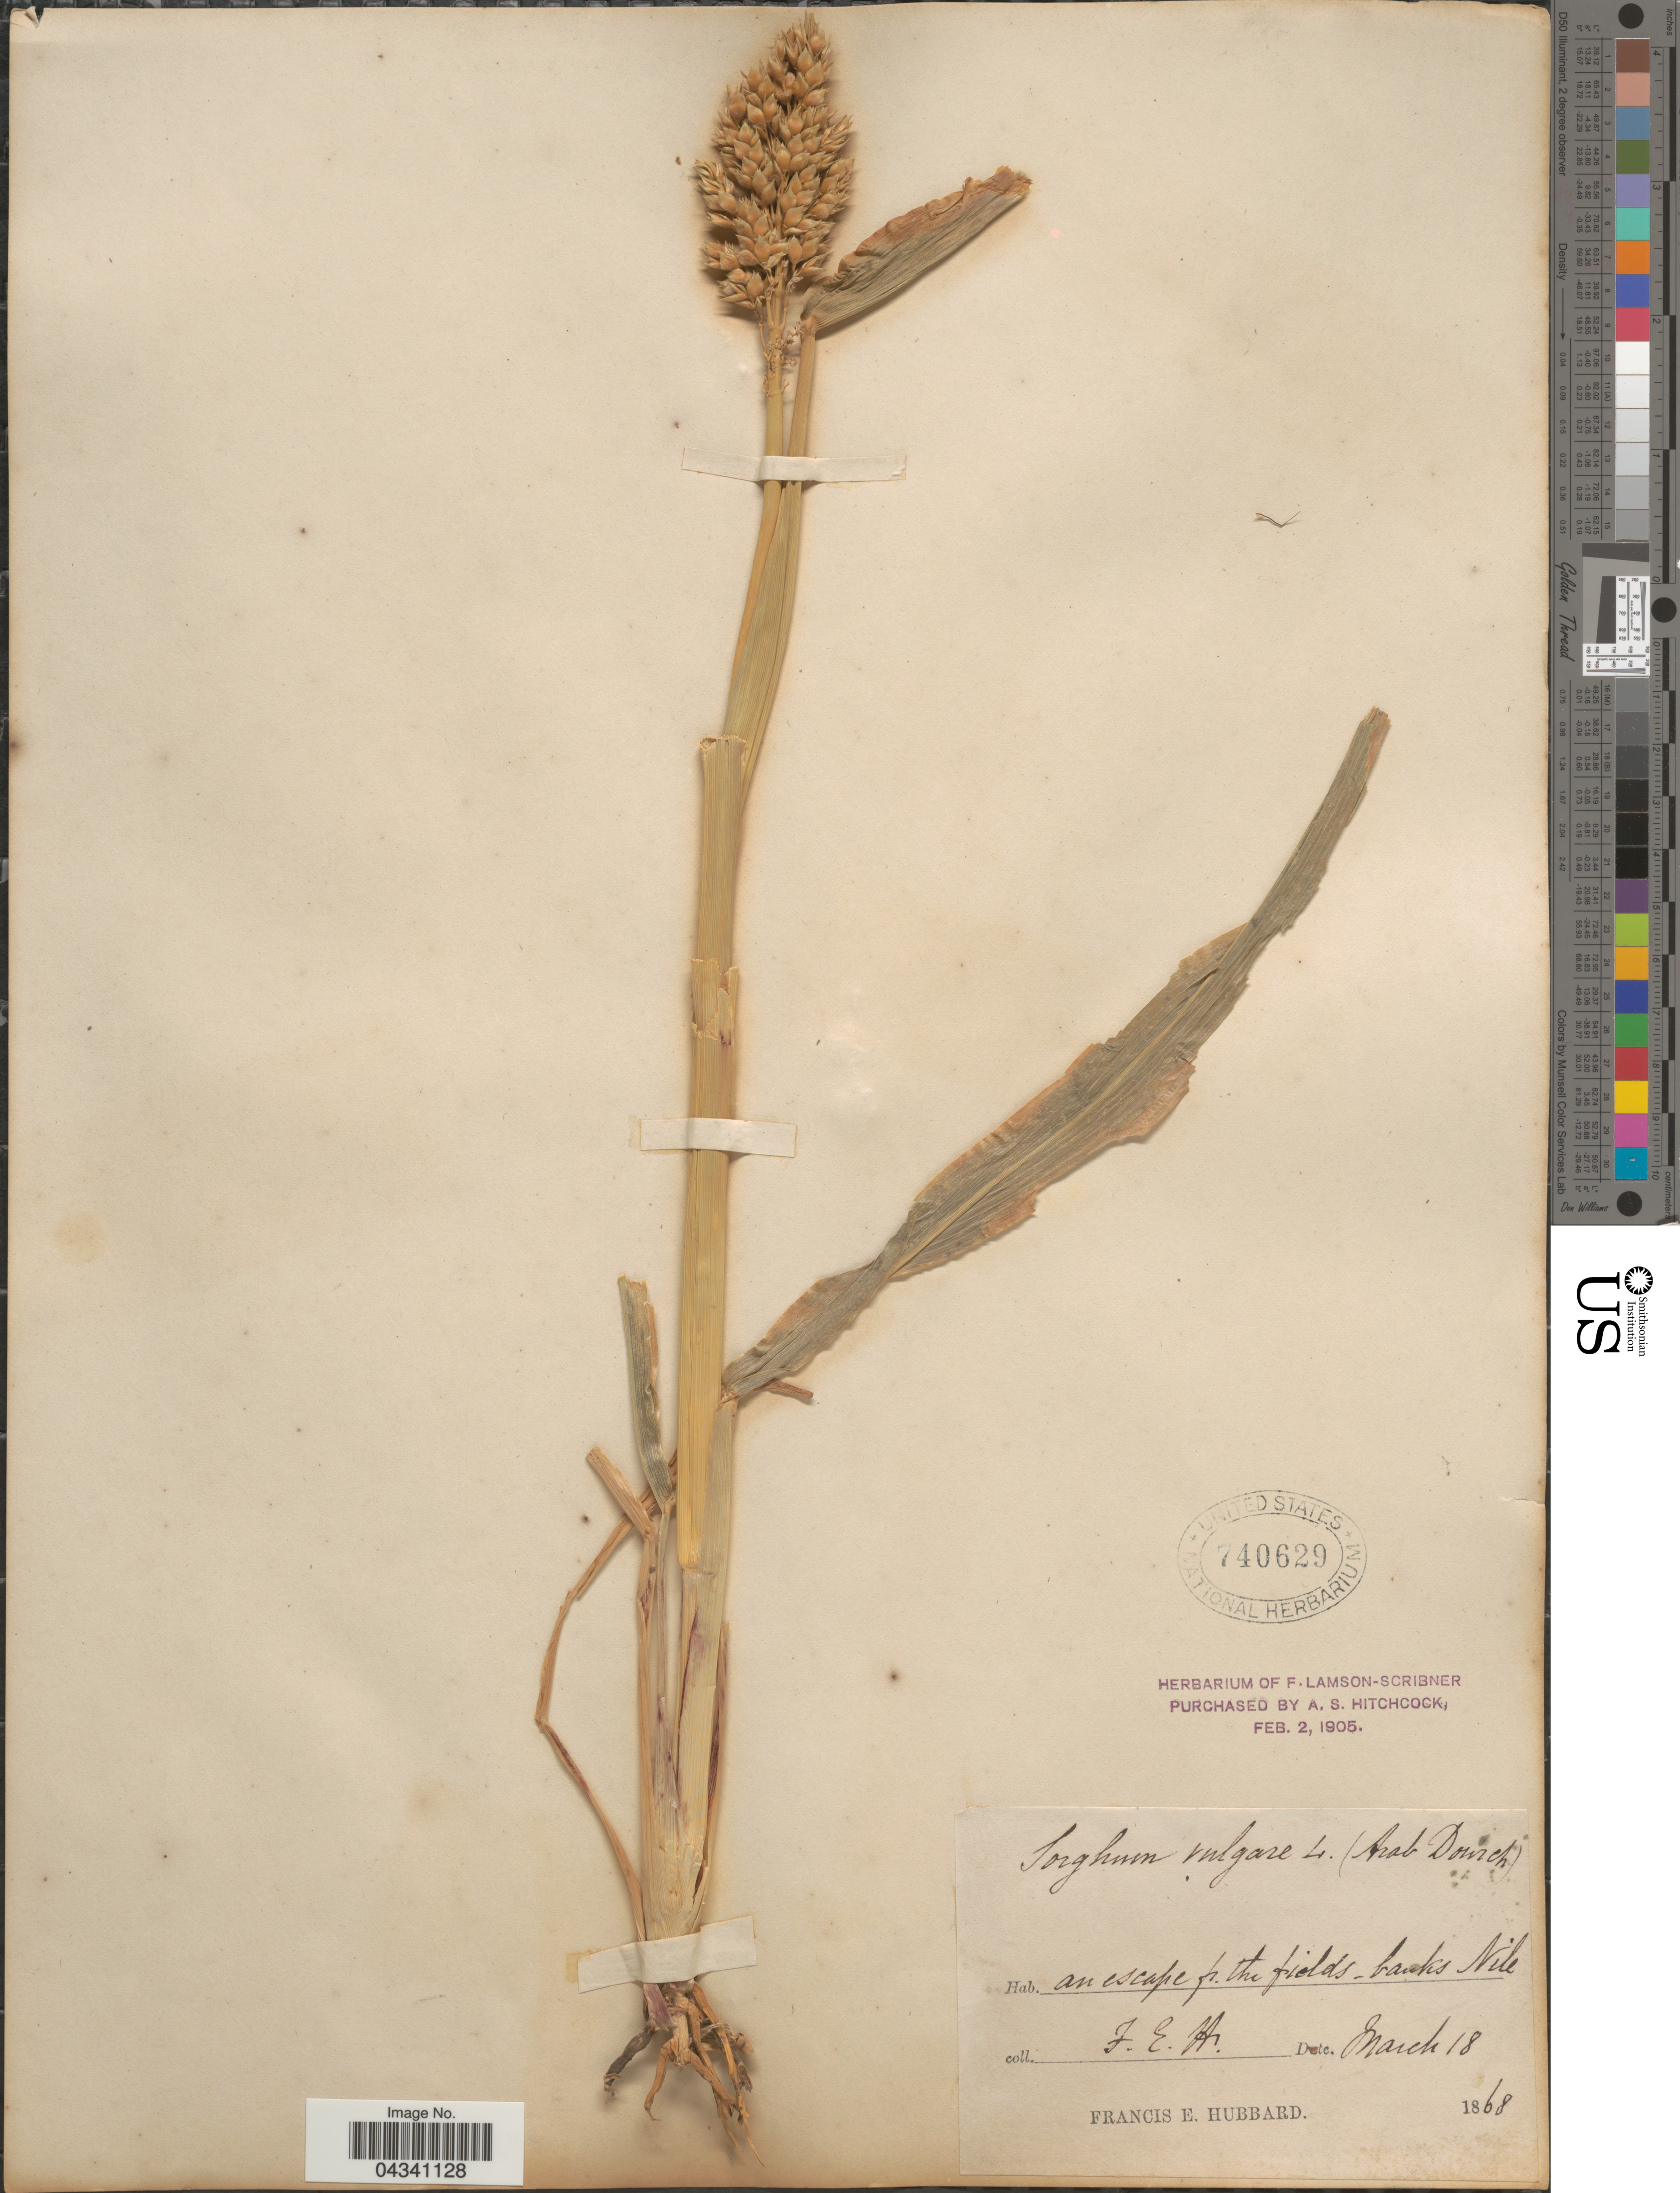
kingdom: Plantae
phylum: Tracheophyta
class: Liliopsida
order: Poales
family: Poaceae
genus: Sorghum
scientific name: Sorghum bicolor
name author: (L.) Moench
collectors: F. E. Hubbard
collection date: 1868-03-18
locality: An escape fr. the fields banks Nile.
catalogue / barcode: US 740629